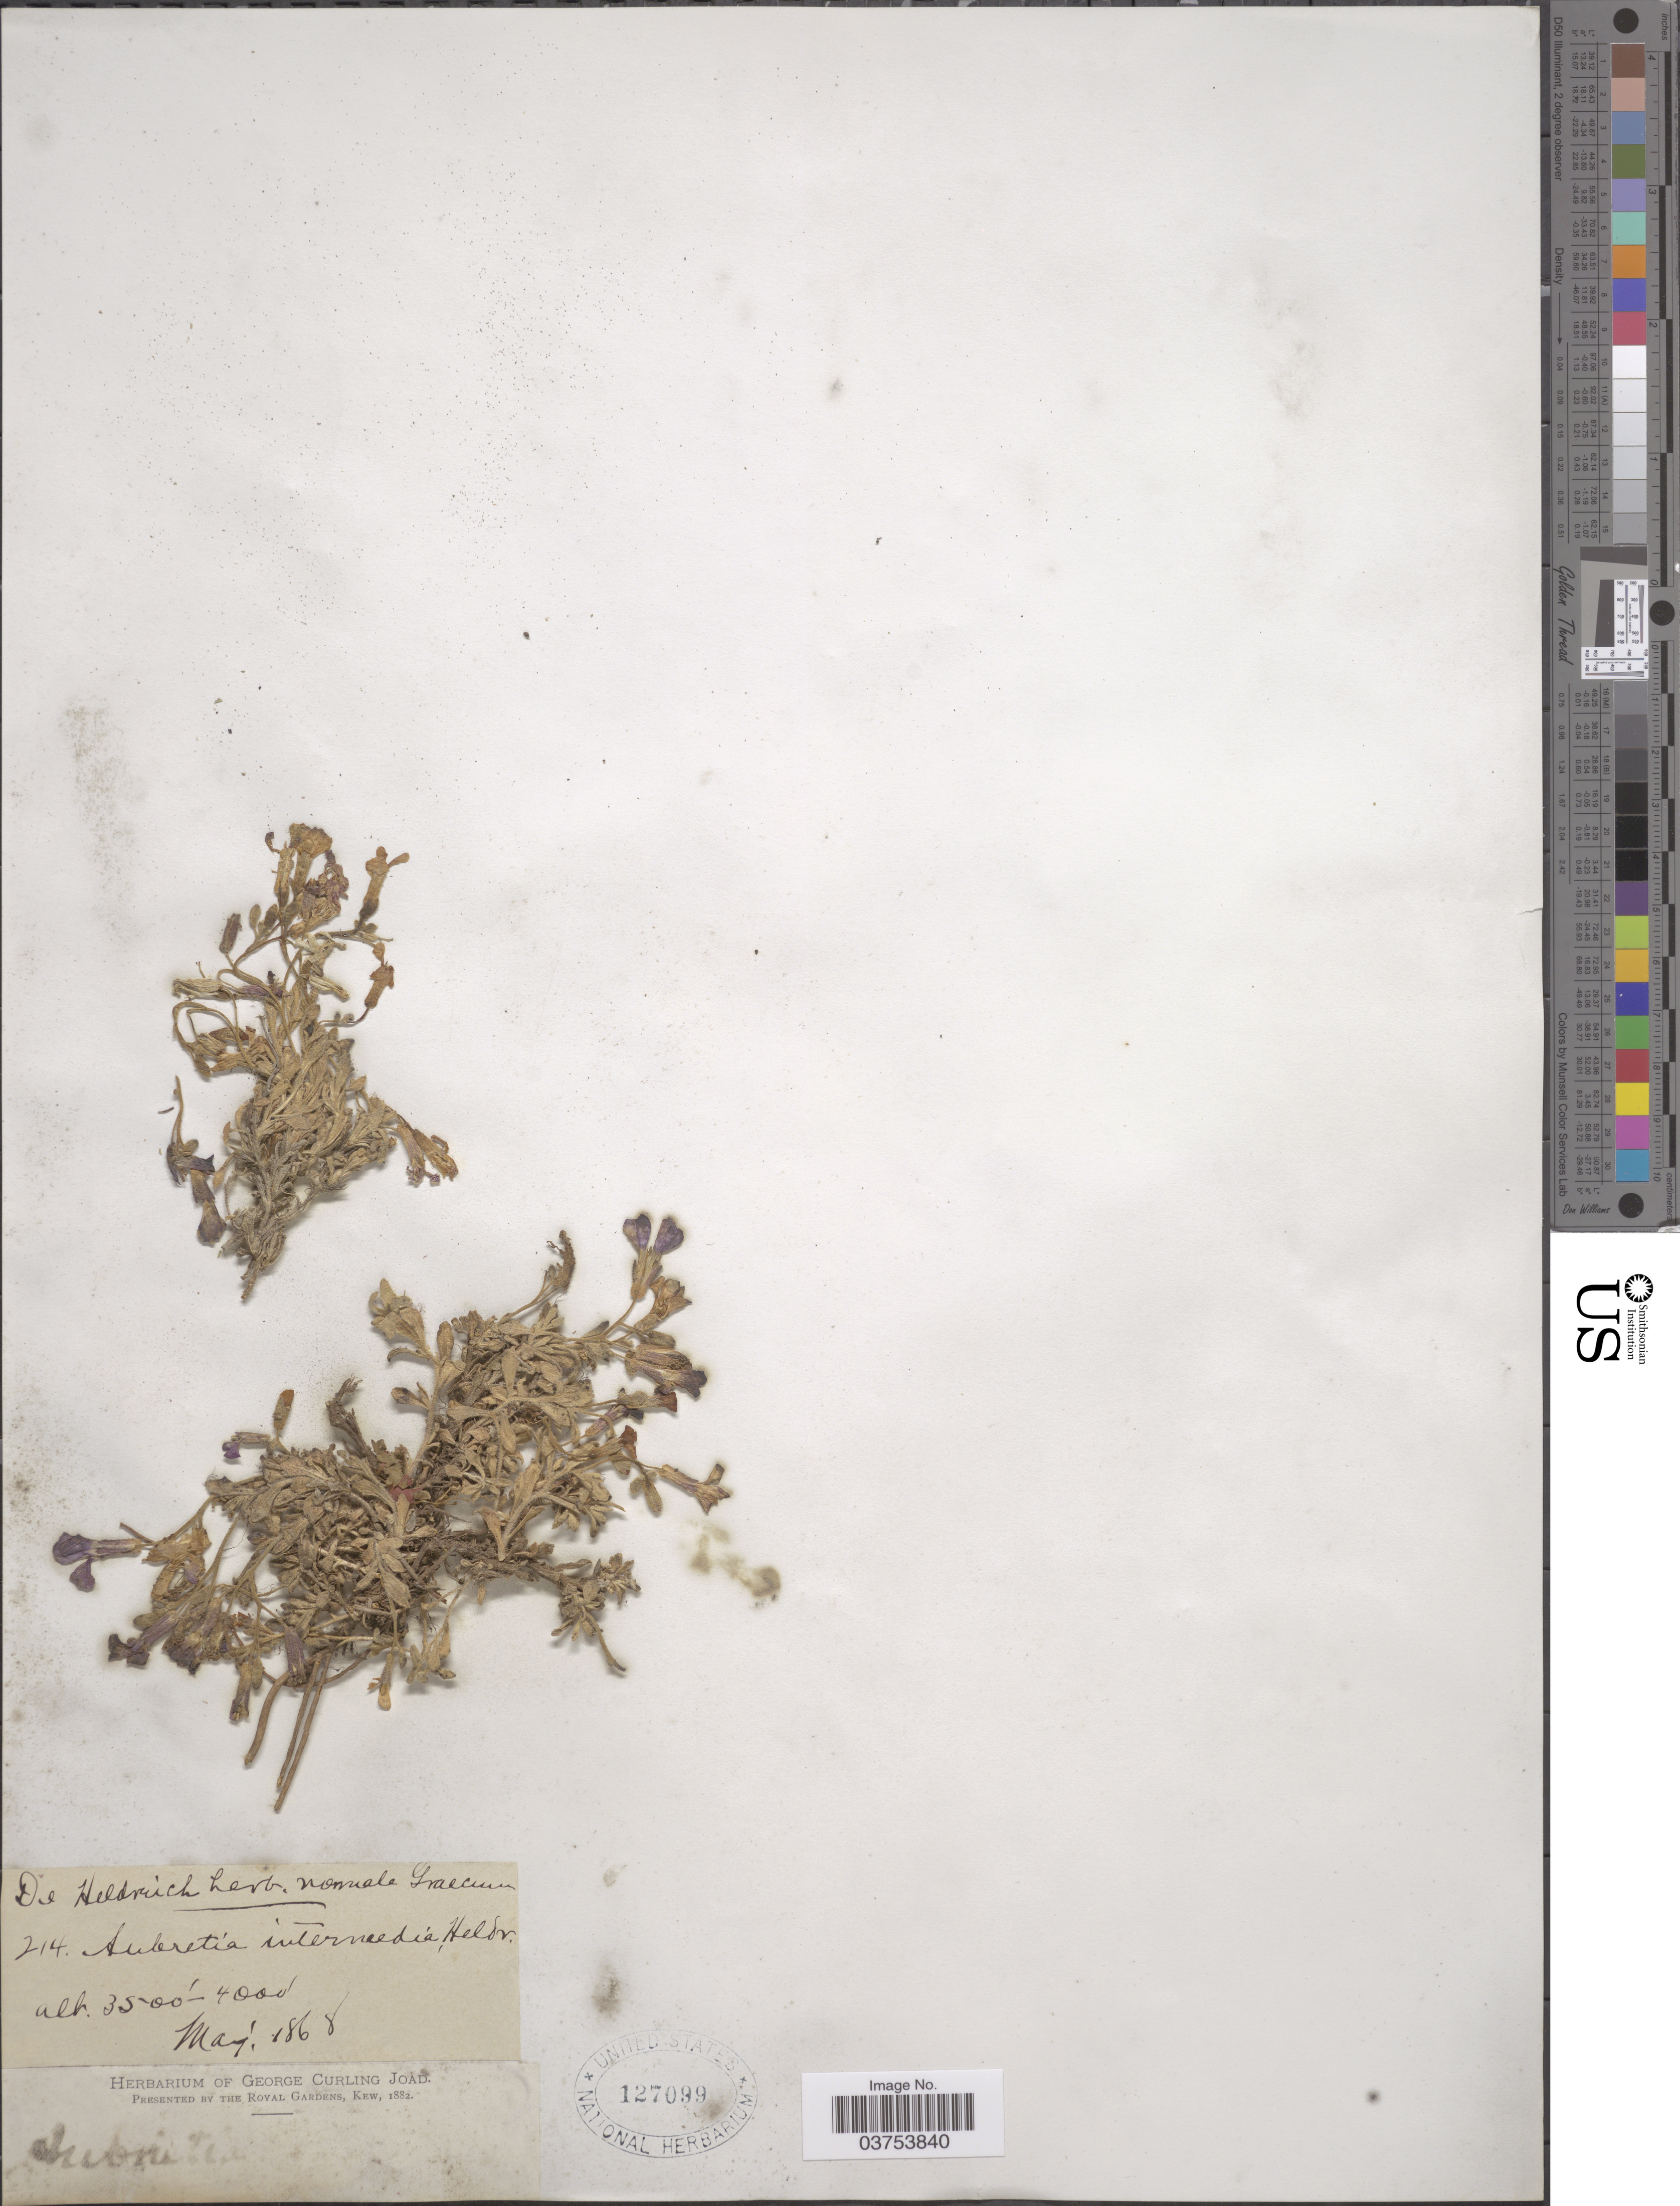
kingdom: Plantae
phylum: Tracheophyta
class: Magnoliopsida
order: Brassicales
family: Brassicaceae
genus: Aubrieta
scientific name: Aubrieta intermedia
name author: Heldr. & Orph. ex Boiss.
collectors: -. De Heldreich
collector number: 214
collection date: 1868-05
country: Greece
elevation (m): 1067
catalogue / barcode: US 127099